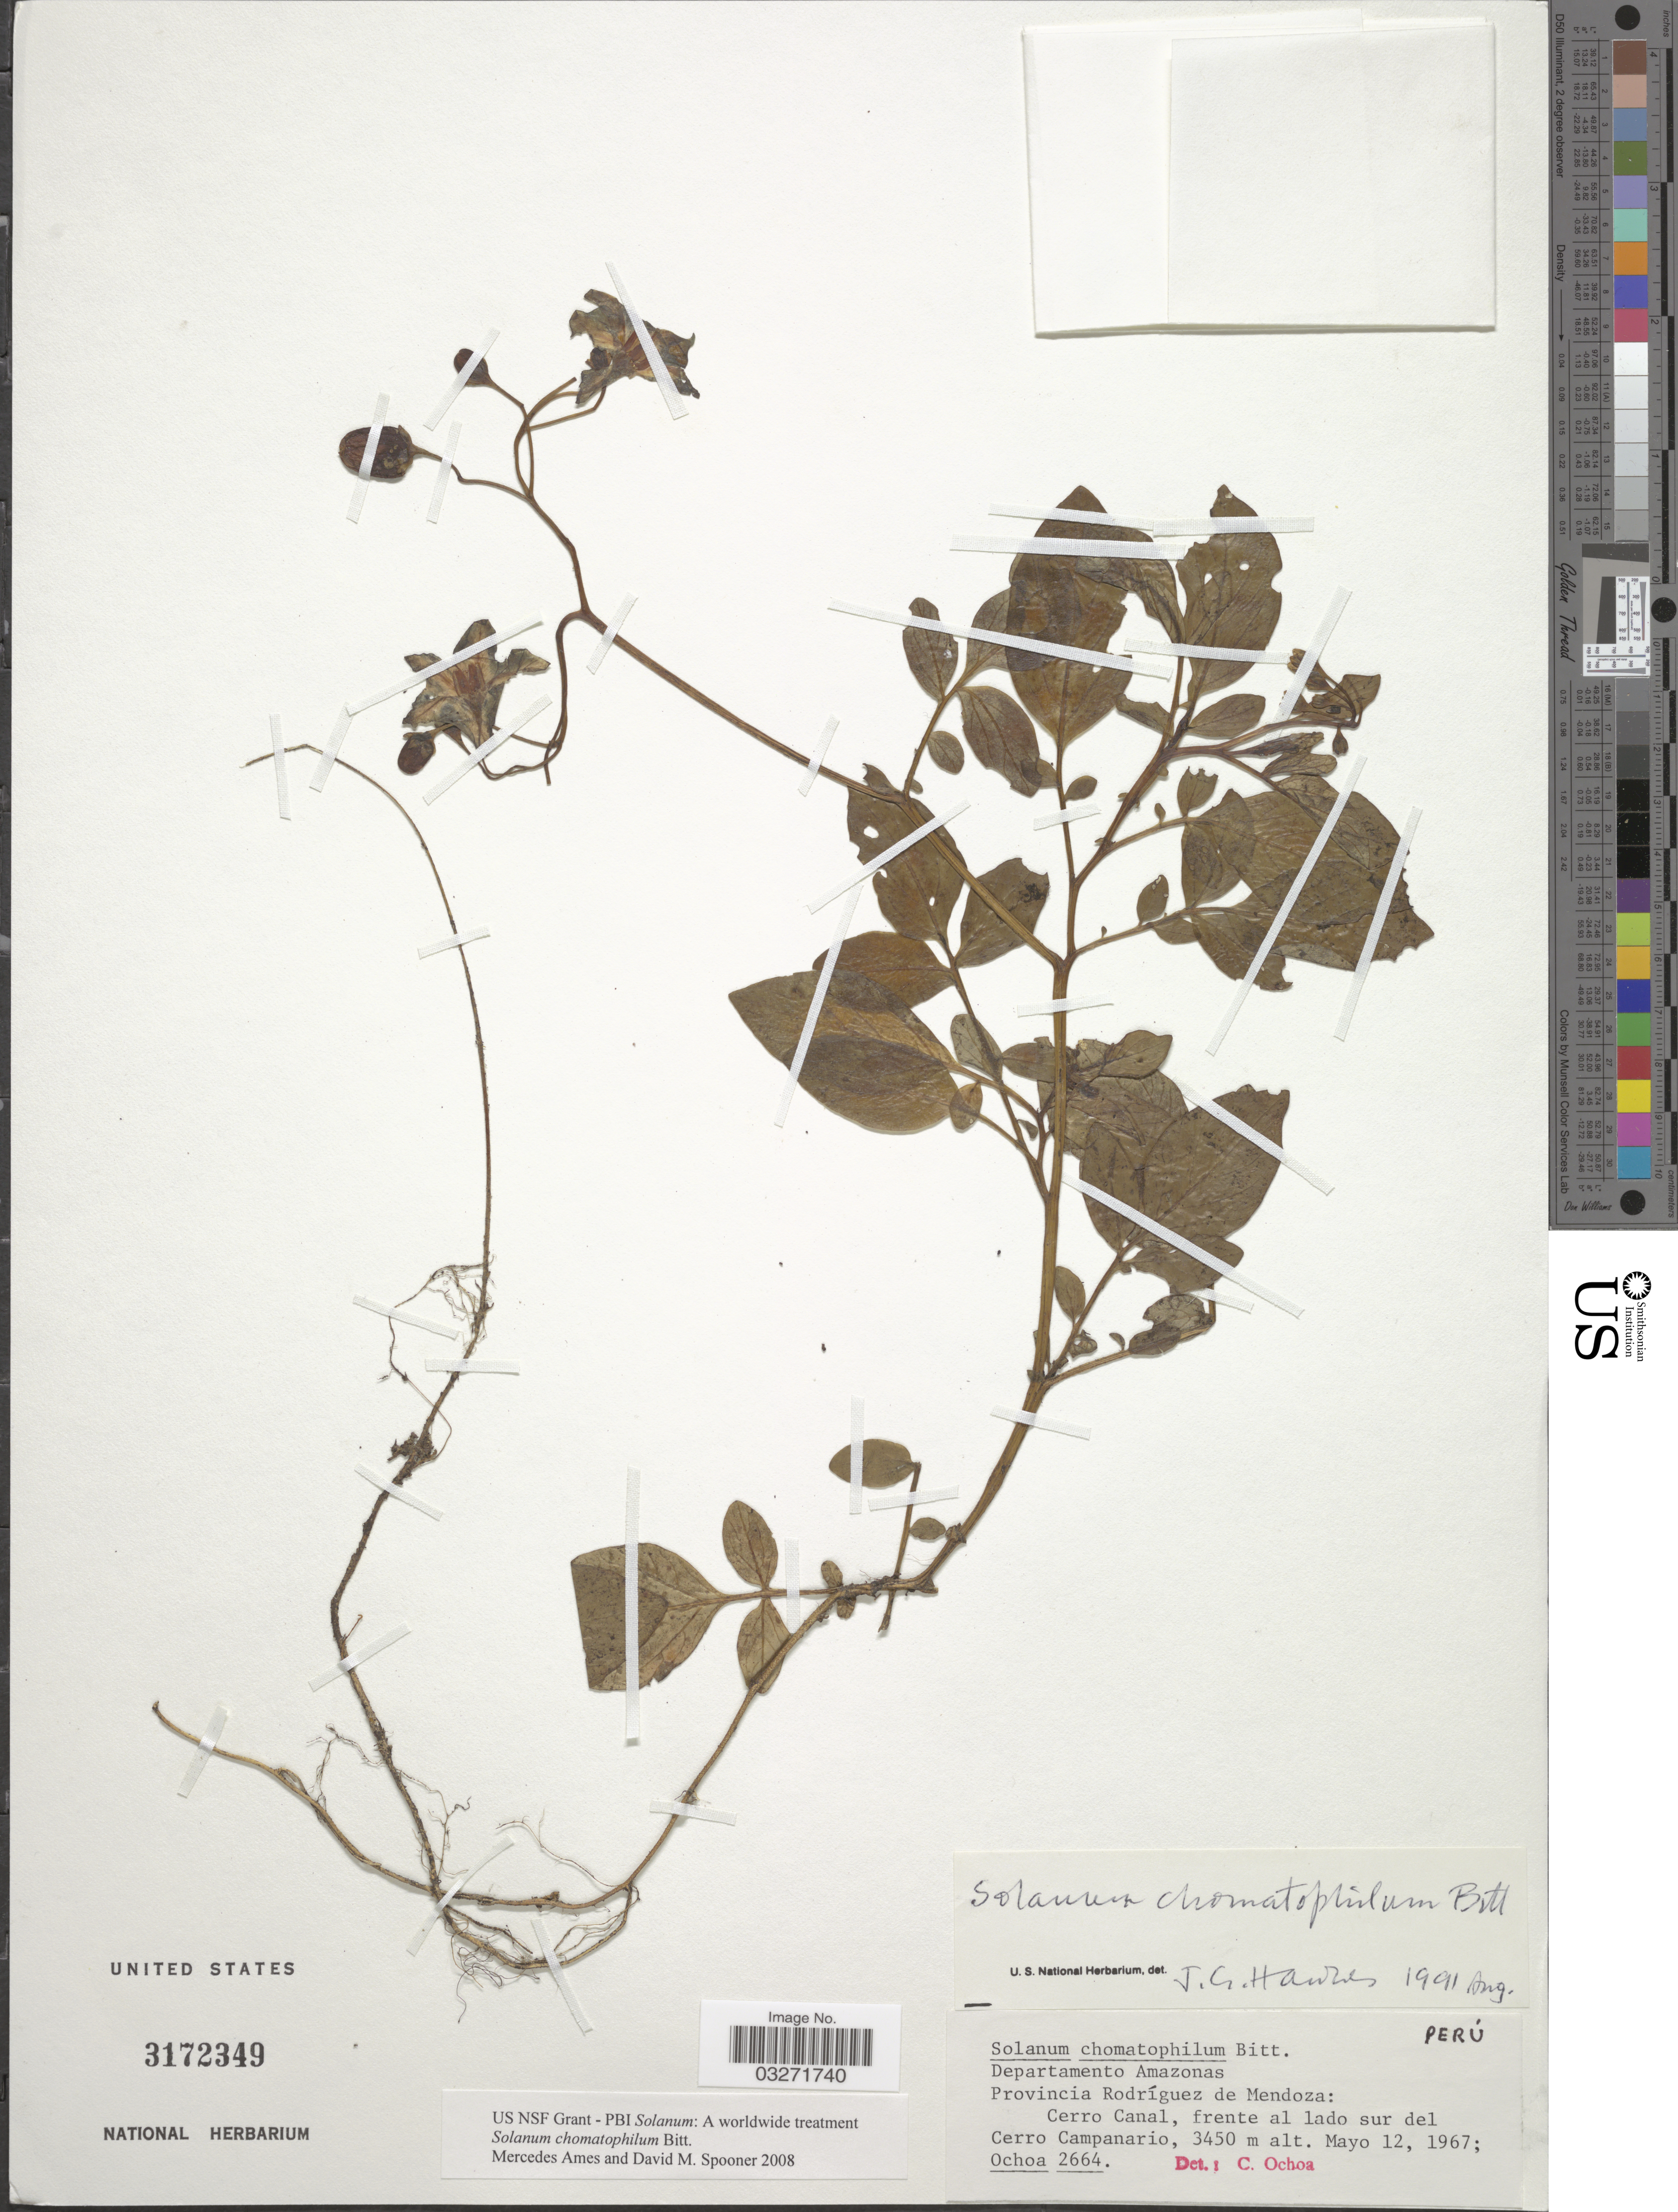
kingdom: Plantae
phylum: Tracheophyta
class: Magnoliopsida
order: Solanales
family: Solanaceae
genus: Solanum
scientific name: Solanum chomatophilum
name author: Bitter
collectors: -. Ochoa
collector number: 2664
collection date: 1967-05-12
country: Peru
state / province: Amazonas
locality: Departamento Amazonas. Provincia Rodríguez de Mendoza: Cerro Canal, frente al lado sur del Cerro Campanario.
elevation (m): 3450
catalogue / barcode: US 3172349